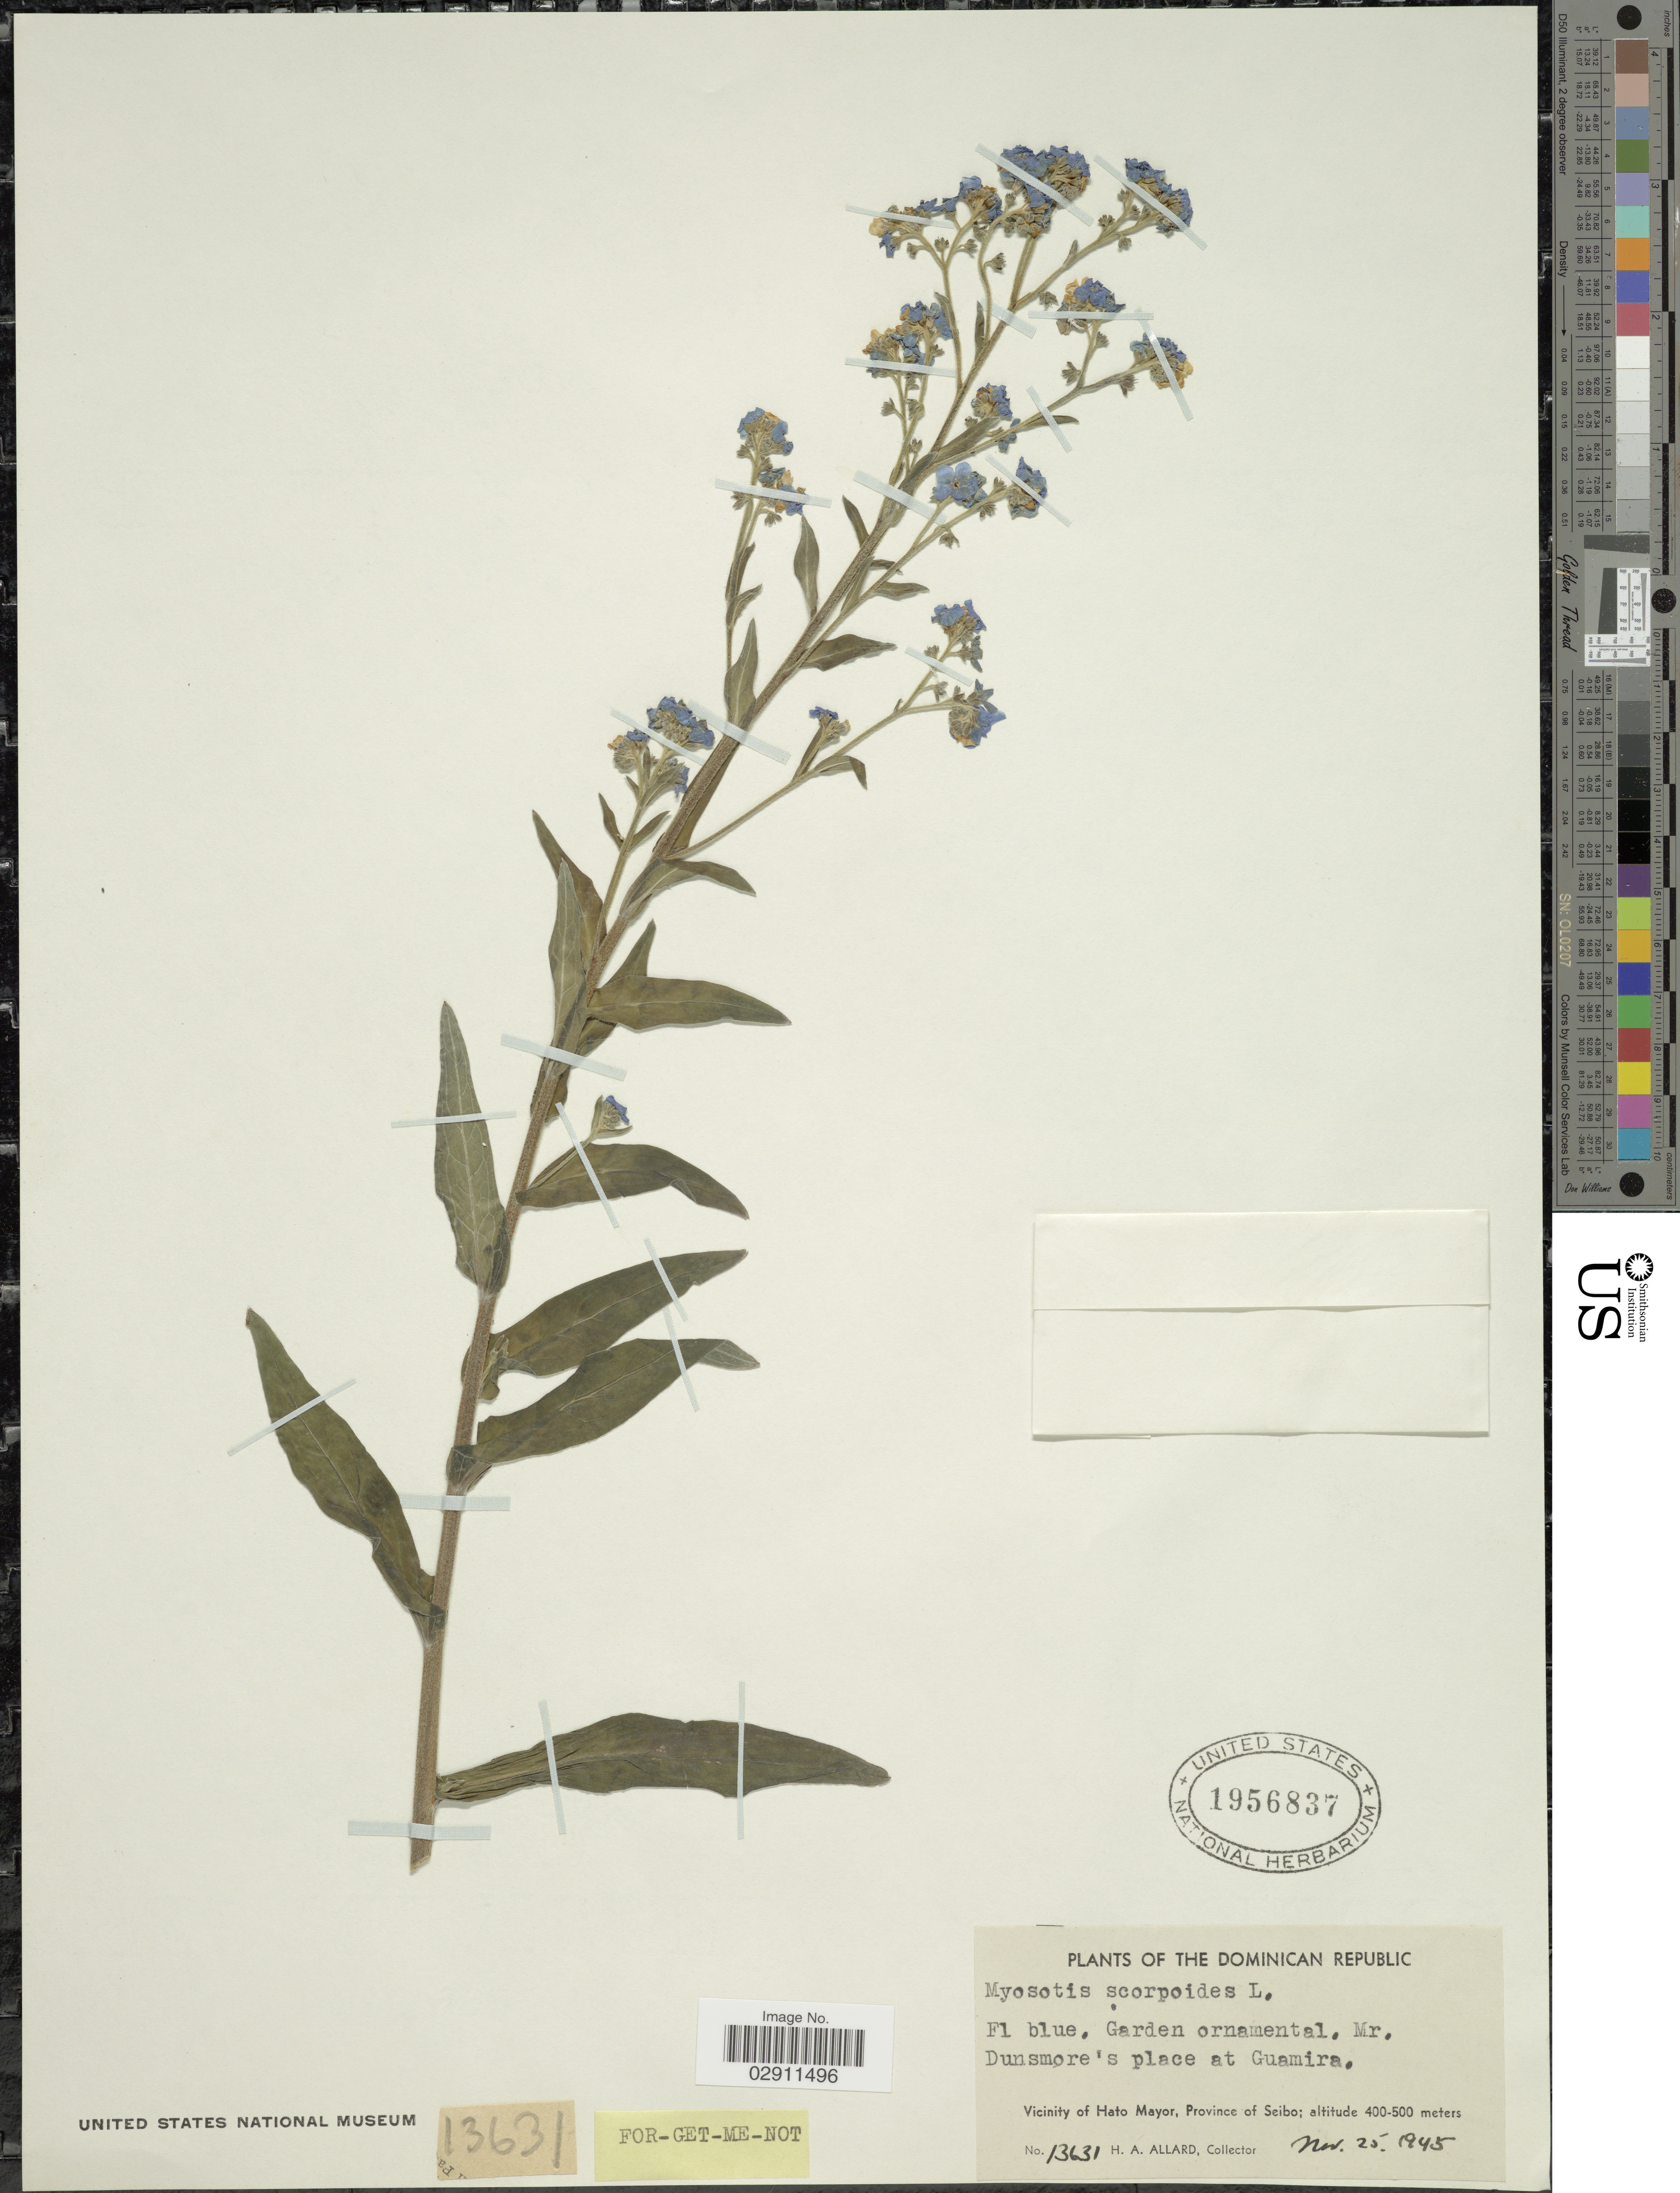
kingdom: Plantae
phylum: Tracheophyta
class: Magnoliopsida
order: Boraginales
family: Boraginaceae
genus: Myosotis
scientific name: Myosotis scorpioides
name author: L.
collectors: H. A. Allard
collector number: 13631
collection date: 1945-11-25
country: Dominican Republic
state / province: El Seíbo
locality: Garden ornamental, Mr. Dunsmore's place at Guamira. Vicinity of Hato Mayor, Province of Seibo.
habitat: garden ornamental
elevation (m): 400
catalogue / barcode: US 1956837